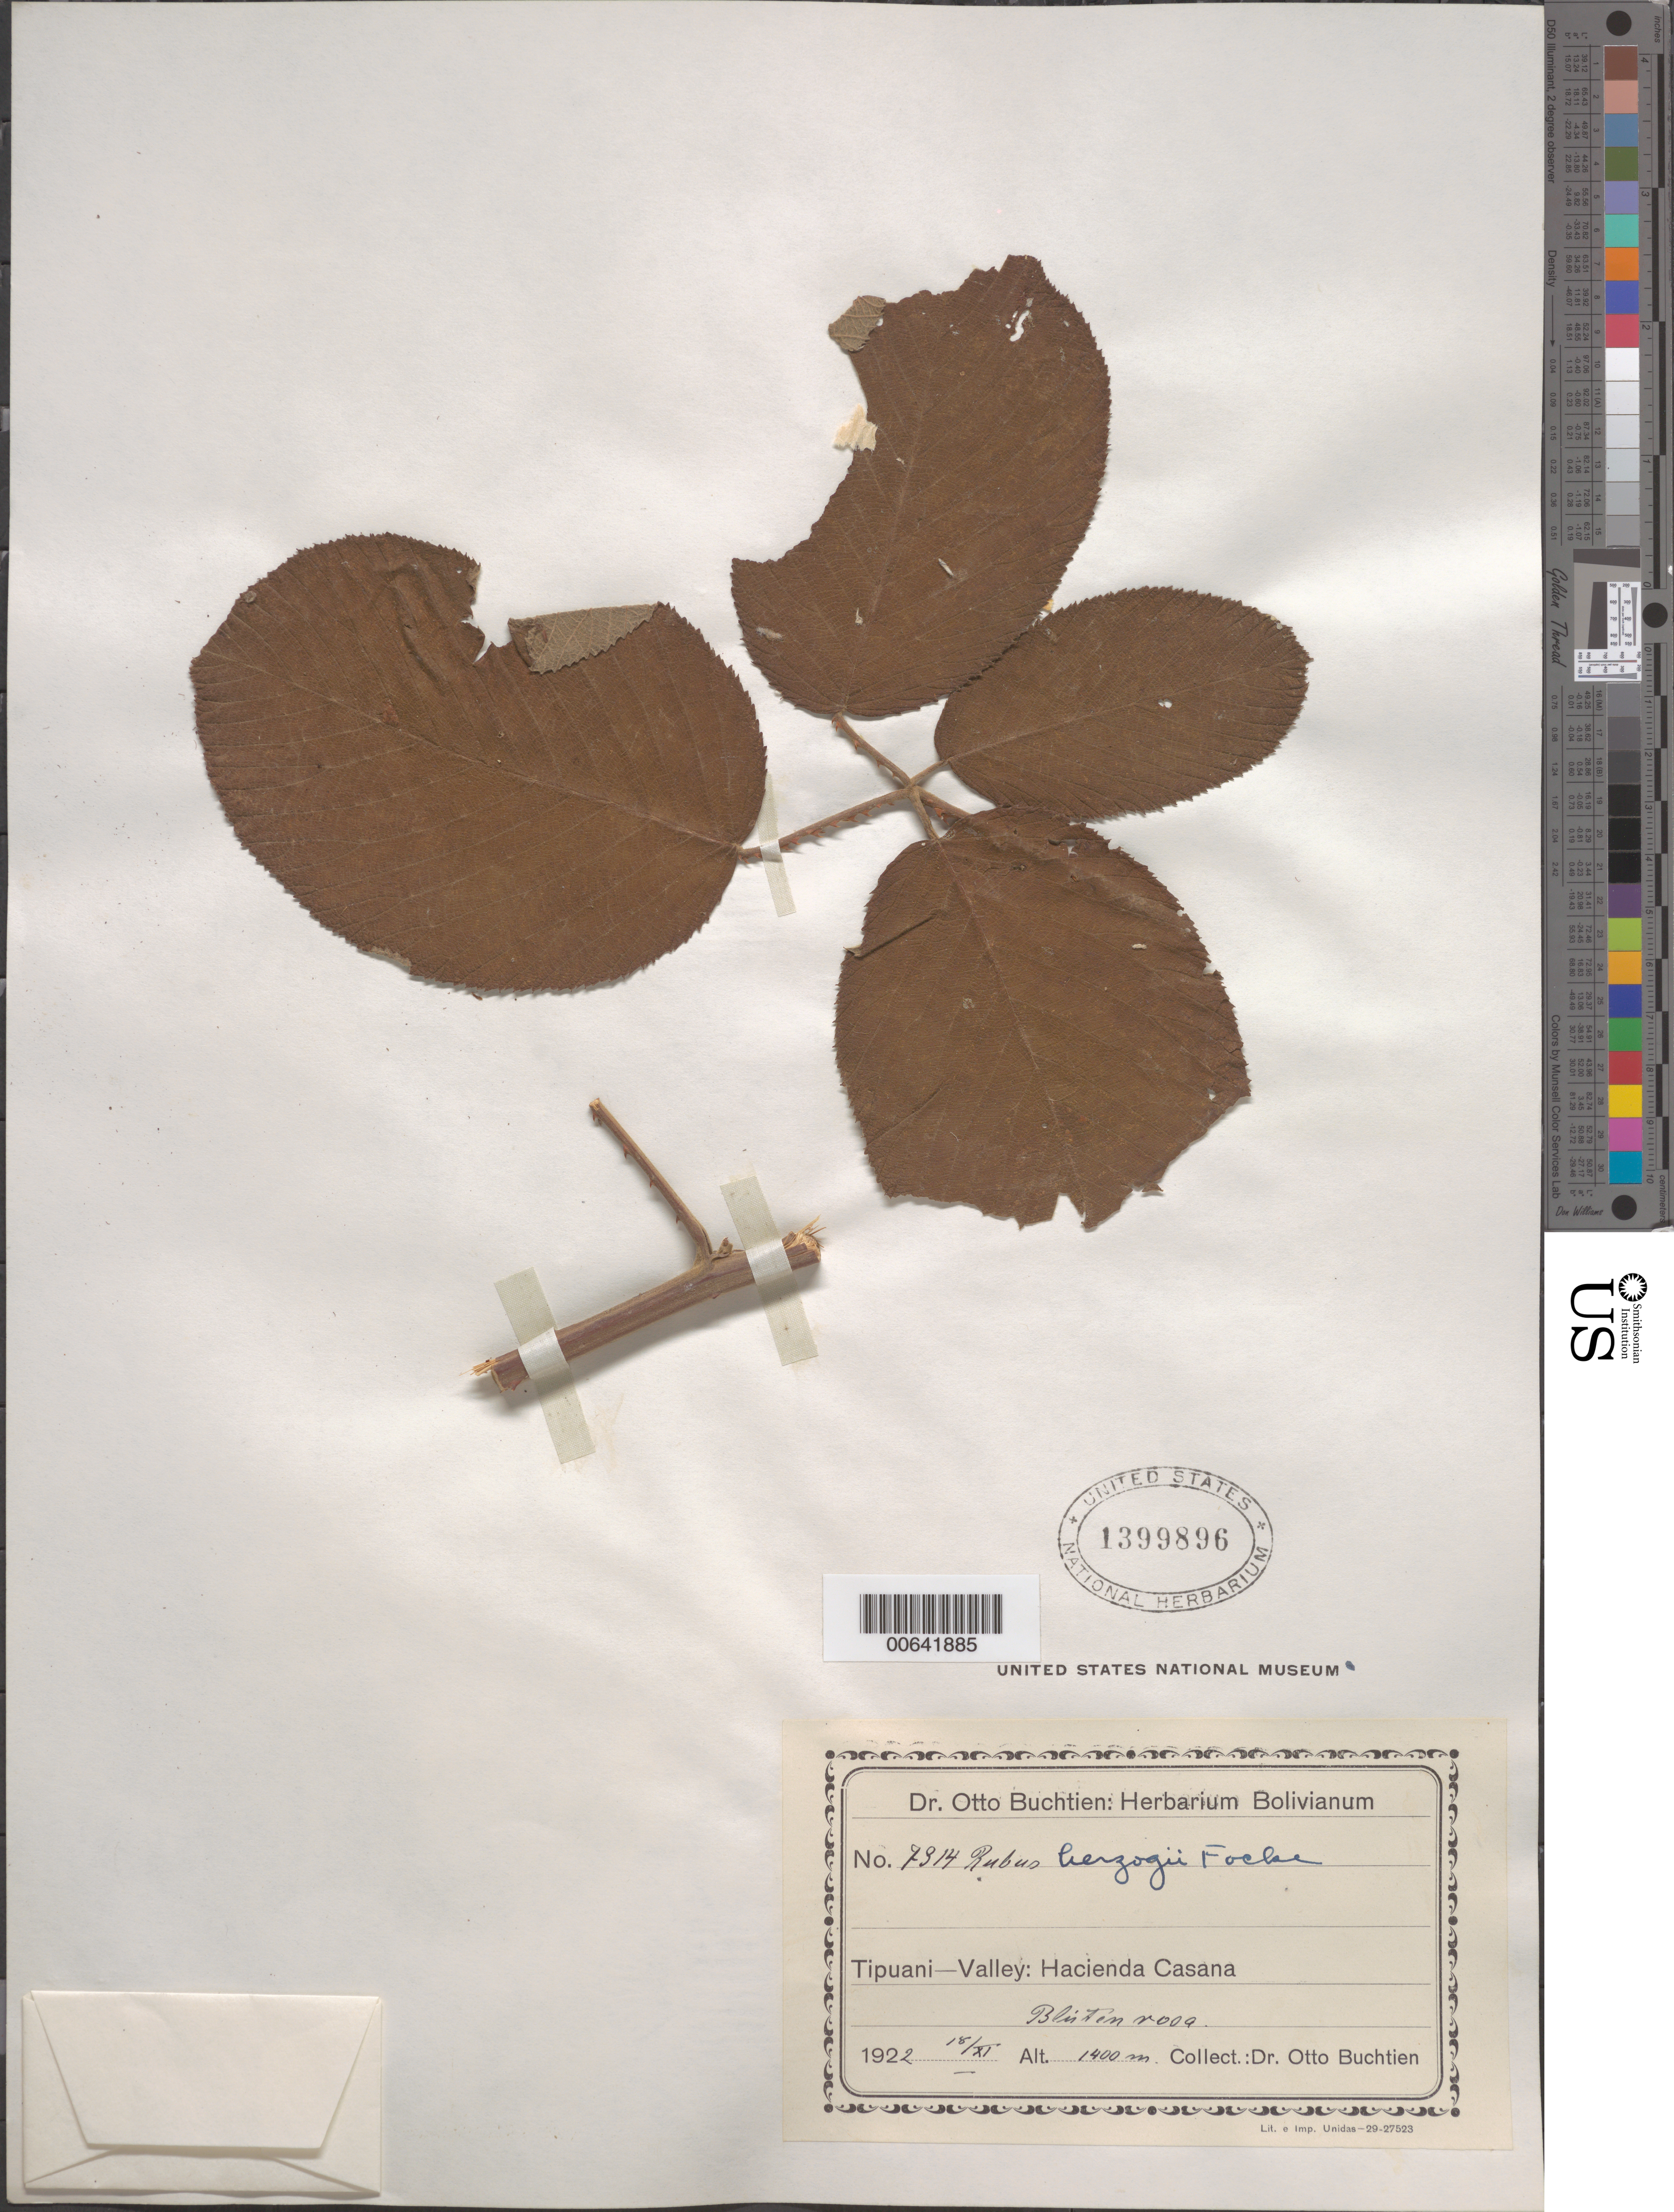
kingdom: Plantae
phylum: Tracheophyta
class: Magnoliopsida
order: Rosales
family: Rosaceae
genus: Rubus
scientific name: Rubus herzogii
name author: Focke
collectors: O. Buchtien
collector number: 7314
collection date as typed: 18 Nov 1903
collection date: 1903-11-18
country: Bolivia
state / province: La Paz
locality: Tipuani-valle. Hacienda Casana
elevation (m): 400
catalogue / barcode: US 1399896